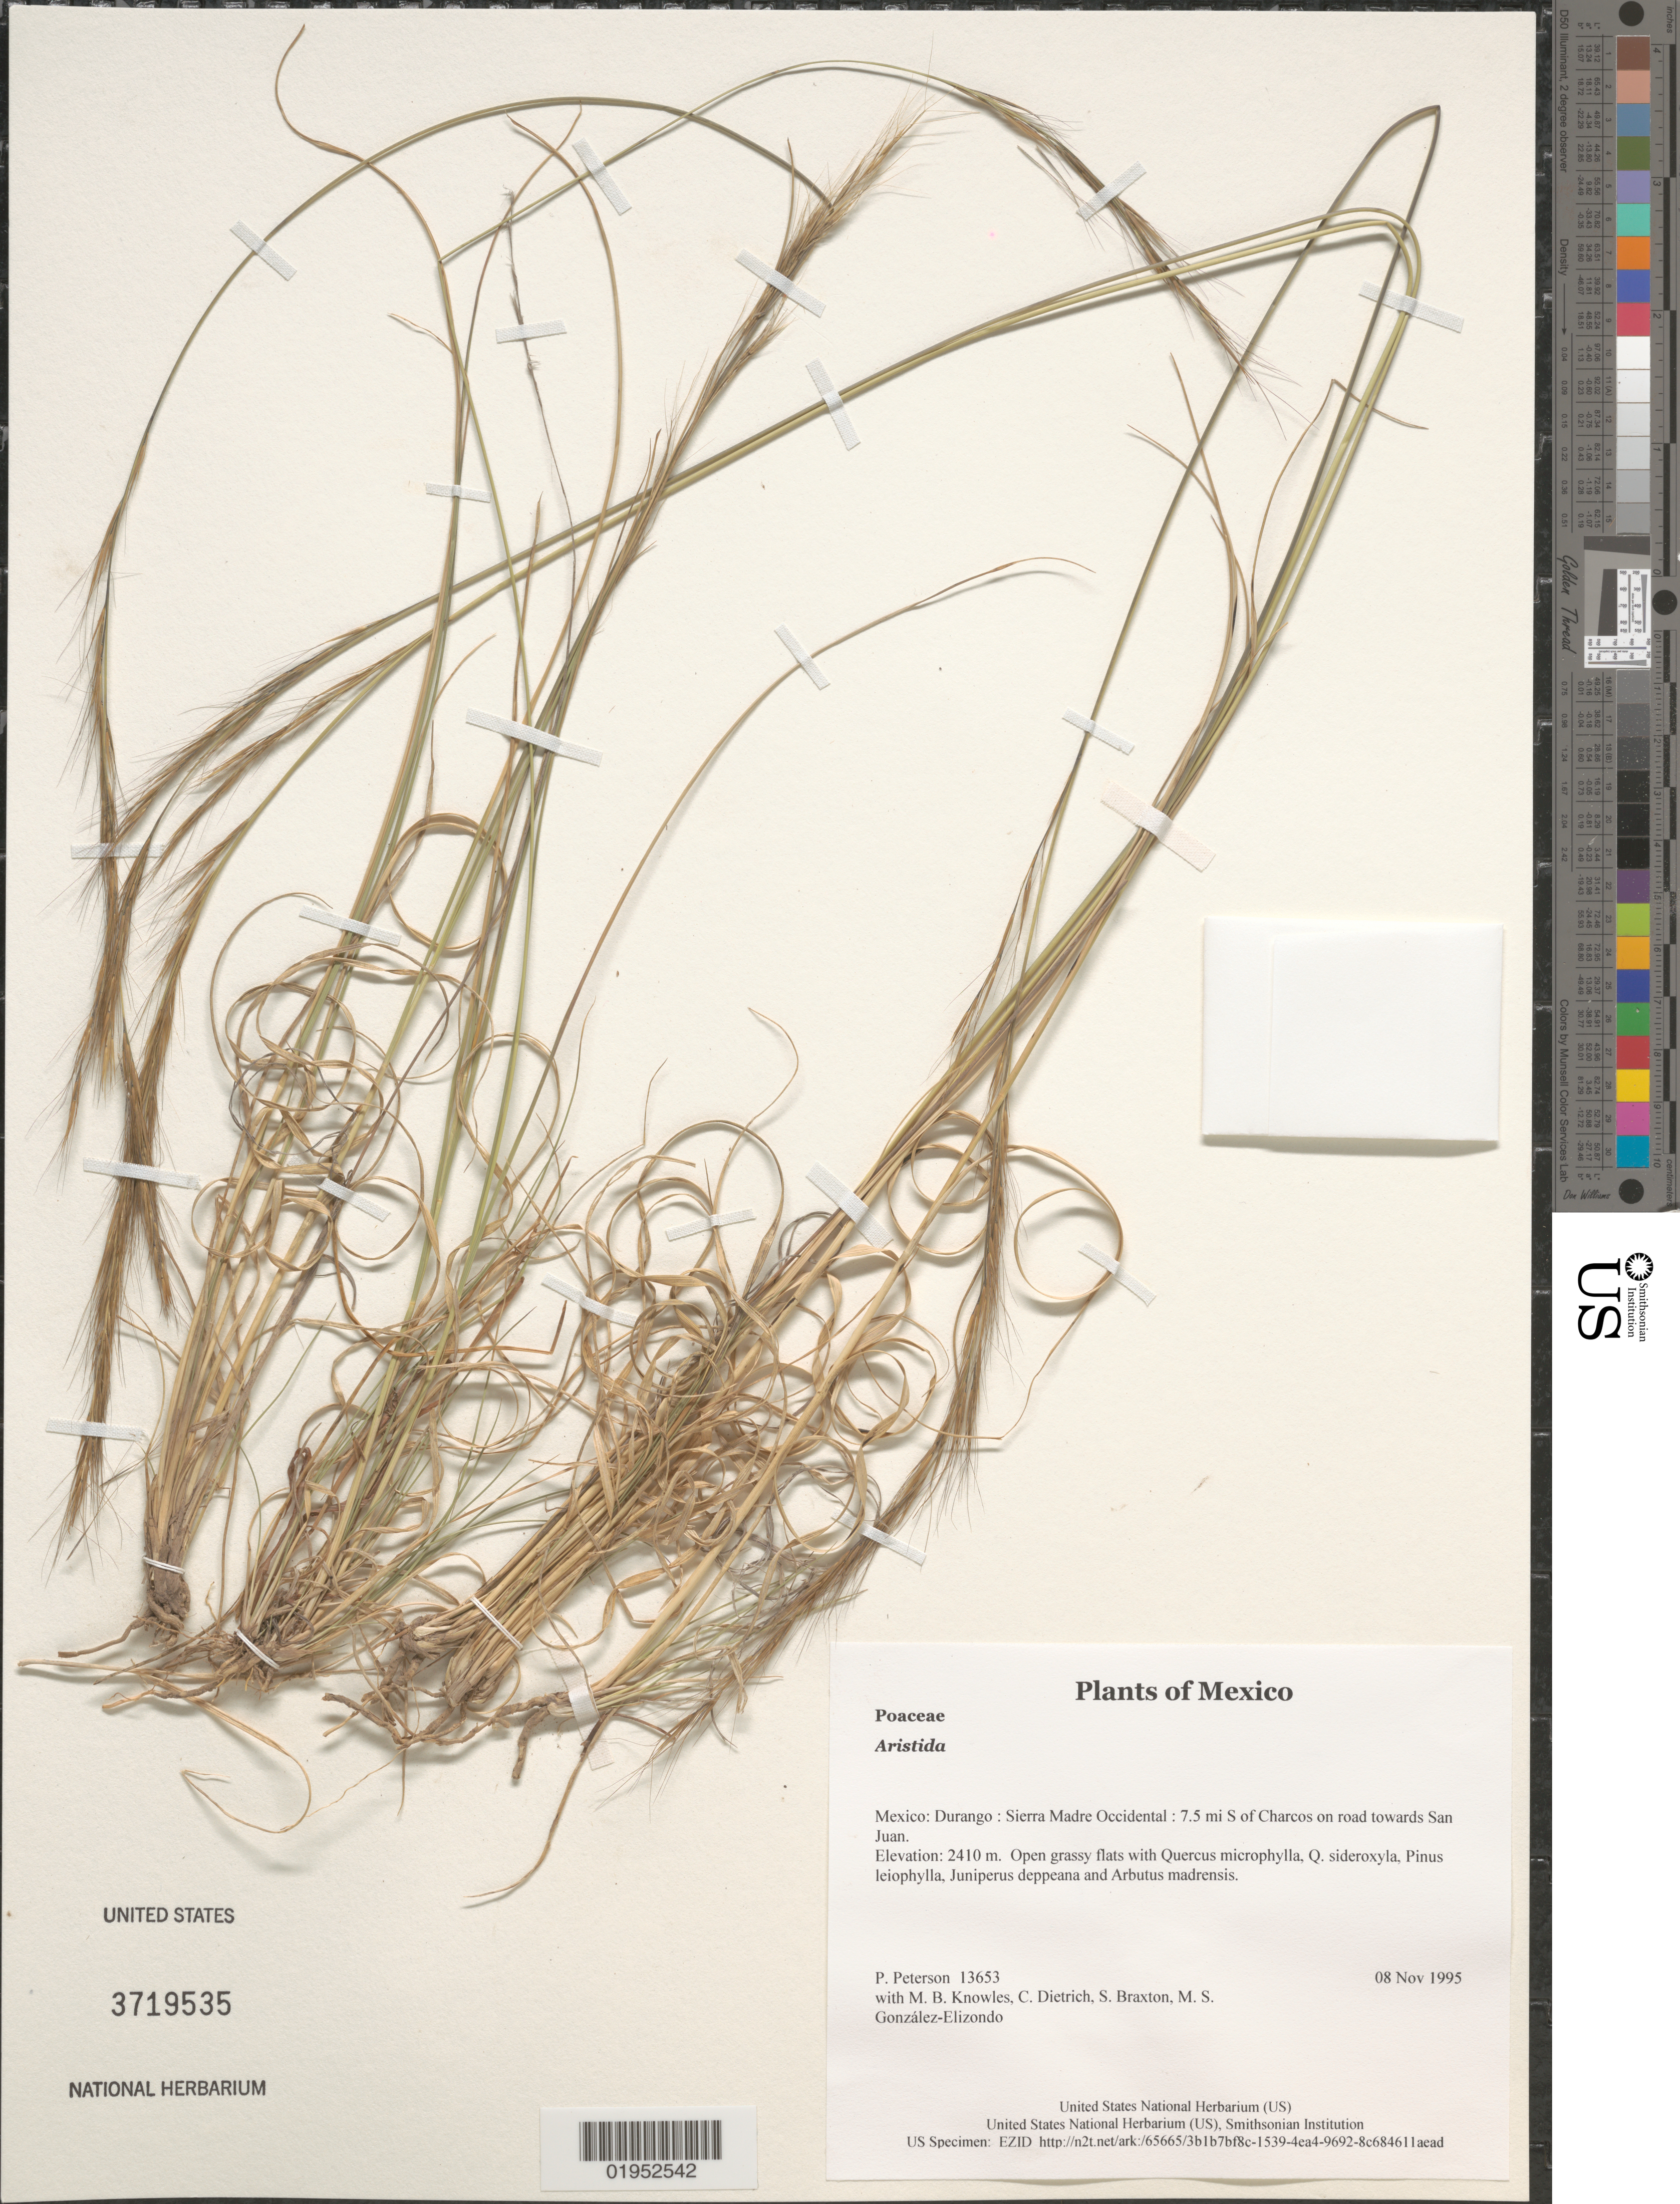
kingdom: Plantae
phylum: Tracheophyta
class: Liliopsida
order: Poales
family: Poaceae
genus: Aristida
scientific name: Aristida sp.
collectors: P. M. Peterson, M. B. Knowles, C. Dietrich, S. Braxton & M. S. González-Elizondo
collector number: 13653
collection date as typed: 08 Nov 1995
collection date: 1995-11-08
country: Mexico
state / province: Durango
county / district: Sierra Madre Occidental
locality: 7.5 mi S of Charcos on road towards San Juan.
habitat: Open grassy flats with Quercus microphylla, Q. sideroxyla, Pinus leiophylla, Juniperus deppeana and Arbutus madrensis.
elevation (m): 2410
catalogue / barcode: US 3719535